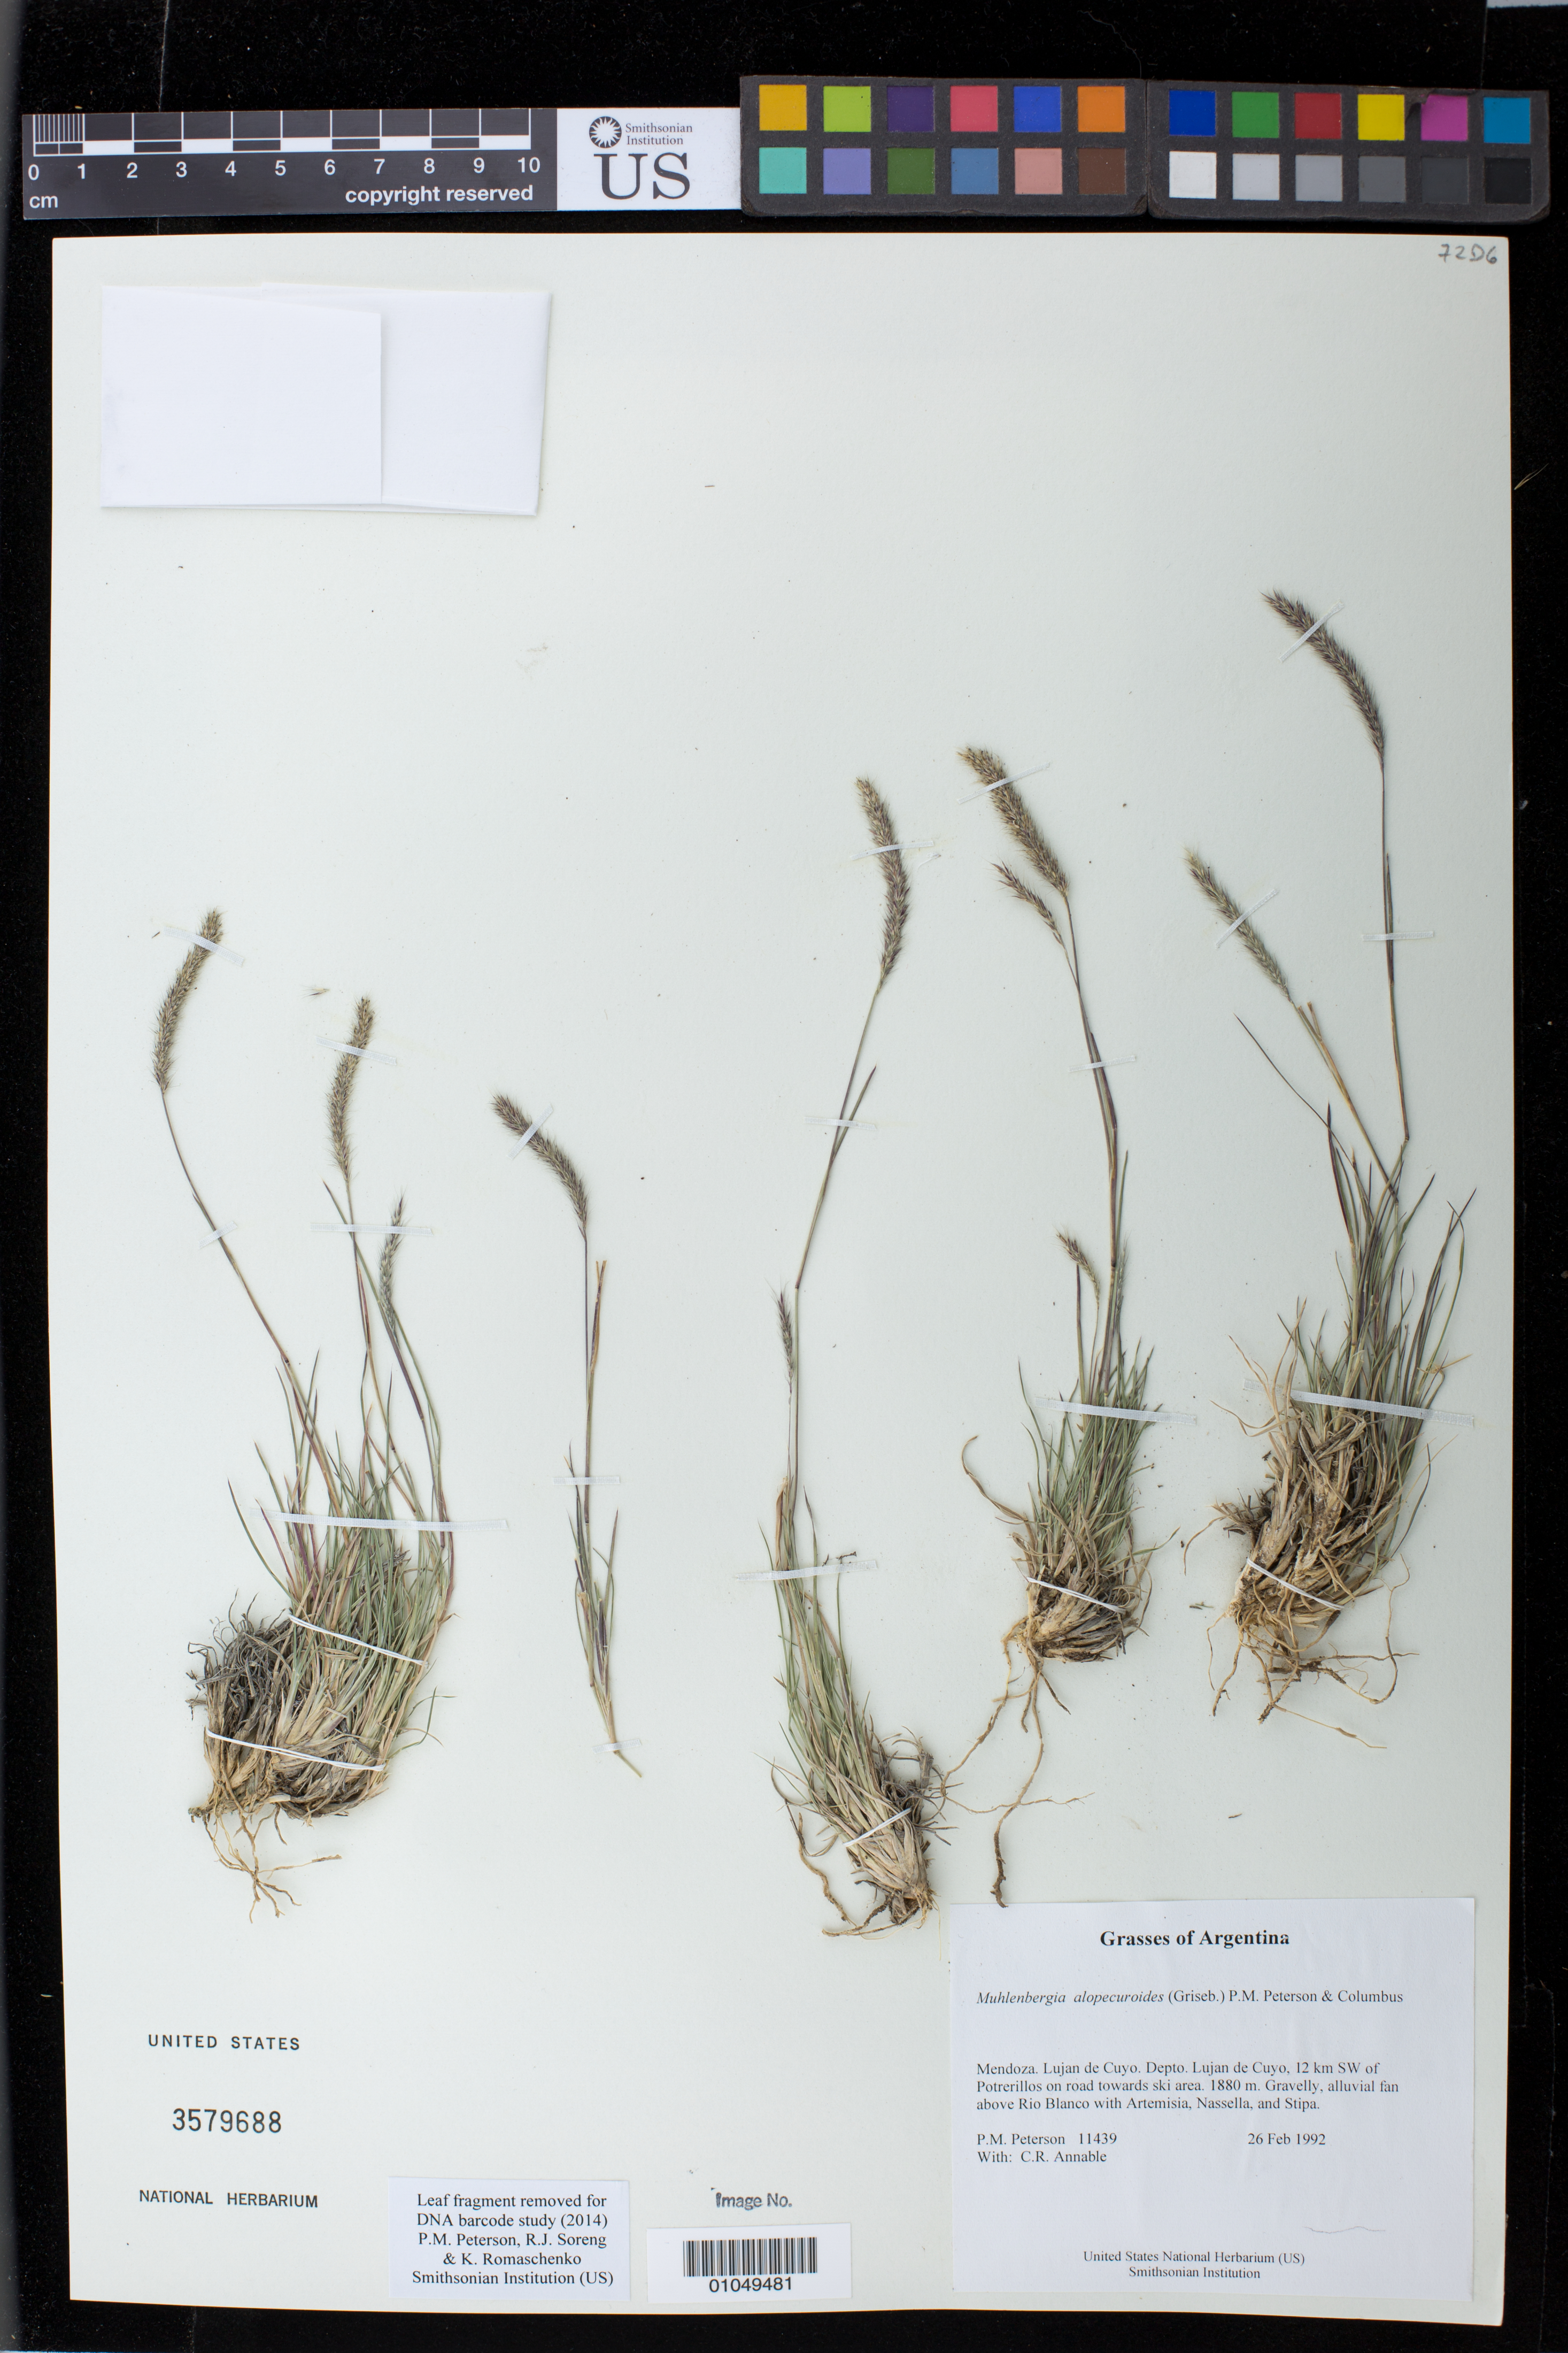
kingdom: Plantae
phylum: Tracheophyta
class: Liliopsida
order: Poales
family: Poaceae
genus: Muhlenbergia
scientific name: Muhlenbergia alopecuroides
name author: (Griseb.) P.M. Peterson & Columbus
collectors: P. M. Peterson & C. R. Annable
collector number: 11439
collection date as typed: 26 Feb 1992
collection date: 1992-02-26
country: Argentina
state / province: Mendoza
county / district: Lujan de Cuyo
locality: Depto. Lujan de Cuyo, 12 km SW of Potrerillos on road towards ski area.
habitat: Gravelly, alluvial fan above Rio Blanco with Artemisia, Nassella, and Stipa.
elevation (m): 1880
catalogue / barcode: US 3579688